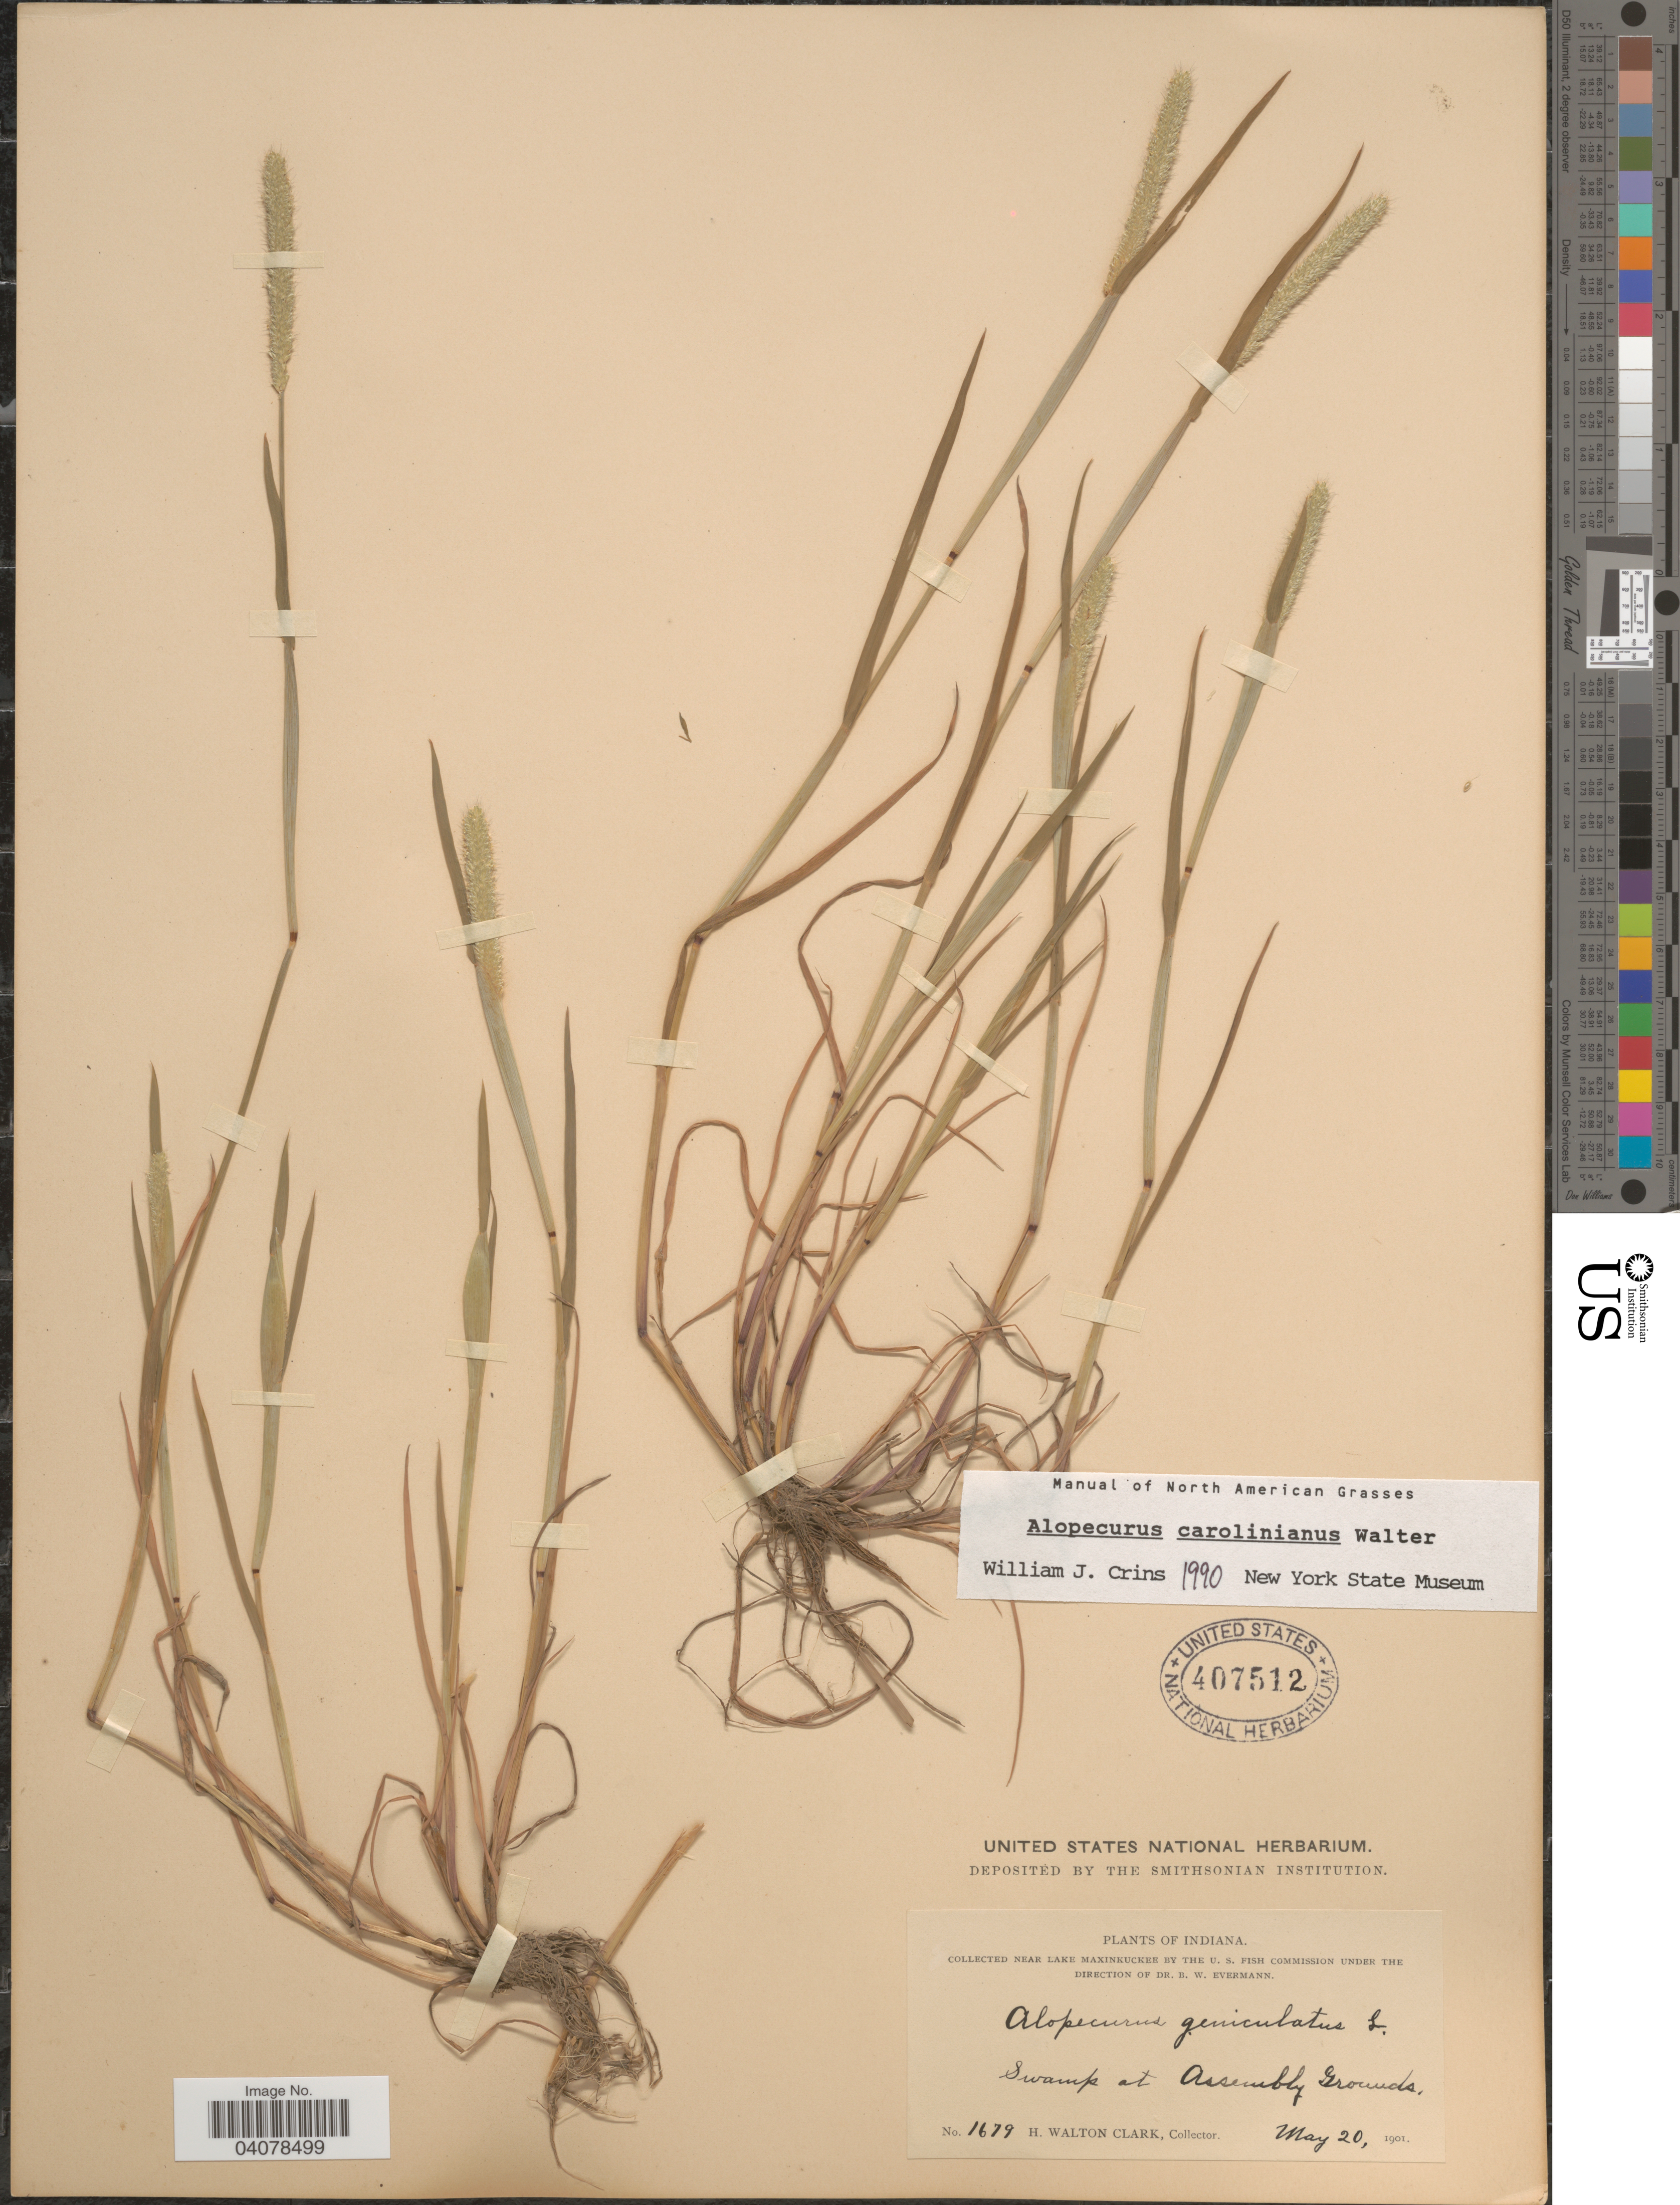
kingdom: Plantae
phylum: Tracheophyta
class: Liliopsida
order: Poales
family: Poaceae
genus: Alopecurus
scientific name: Alopecurus aequalis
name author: Sobol.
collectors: H. W. Clark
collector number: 1679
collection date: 1901-05-20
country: United States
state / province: Indiana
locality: Near Lake Maxinkuckee. Swamp at Assembly Grounds.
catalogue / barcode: US 407512